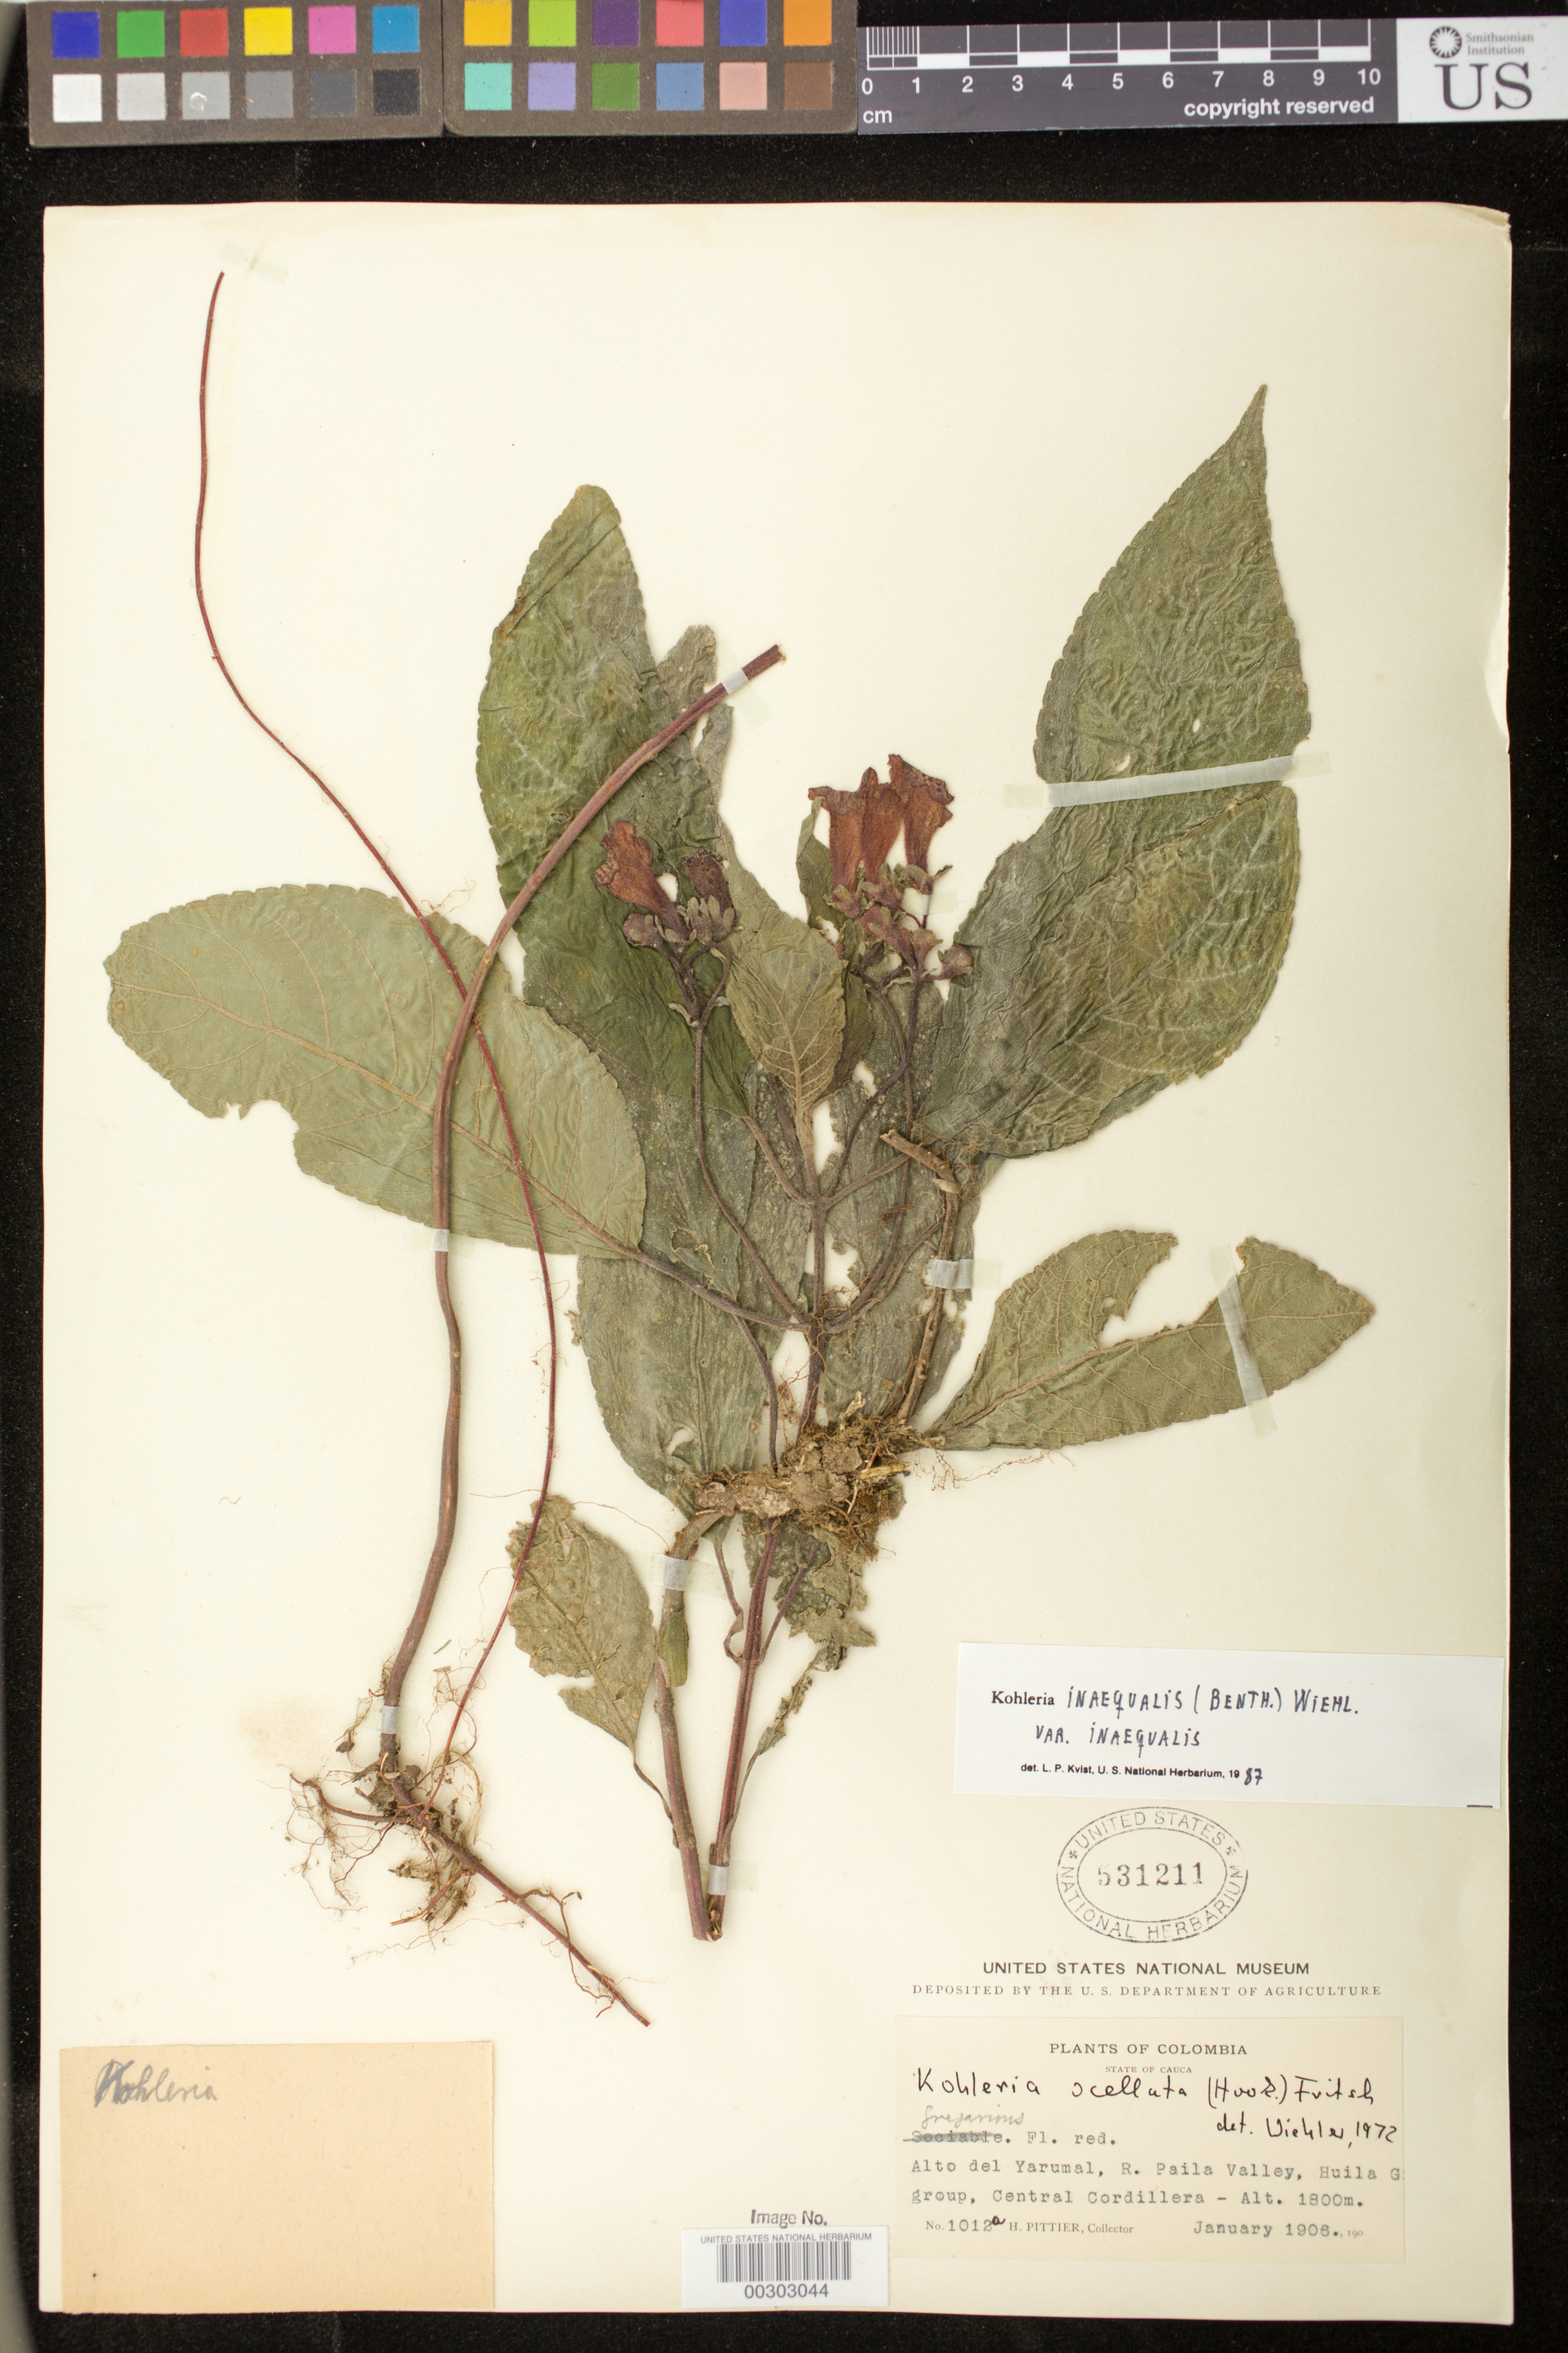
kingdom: Plantae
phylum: Tracheophyta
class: Magnoliopsida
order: Lamiales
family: Gesneriaceae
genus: Kohleria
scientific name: Kohleria inaequalis var. inaequalis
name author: (Benth.) Wiehler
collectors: H. F. Pittier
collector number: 1012 a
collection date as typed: Jan 1906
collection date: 1906-01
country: Colombia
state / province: Cauca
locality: Alto del Yarumal, R. Paila valley, Huila group, Central Cordillera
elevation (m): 1800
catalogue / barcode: US 531211